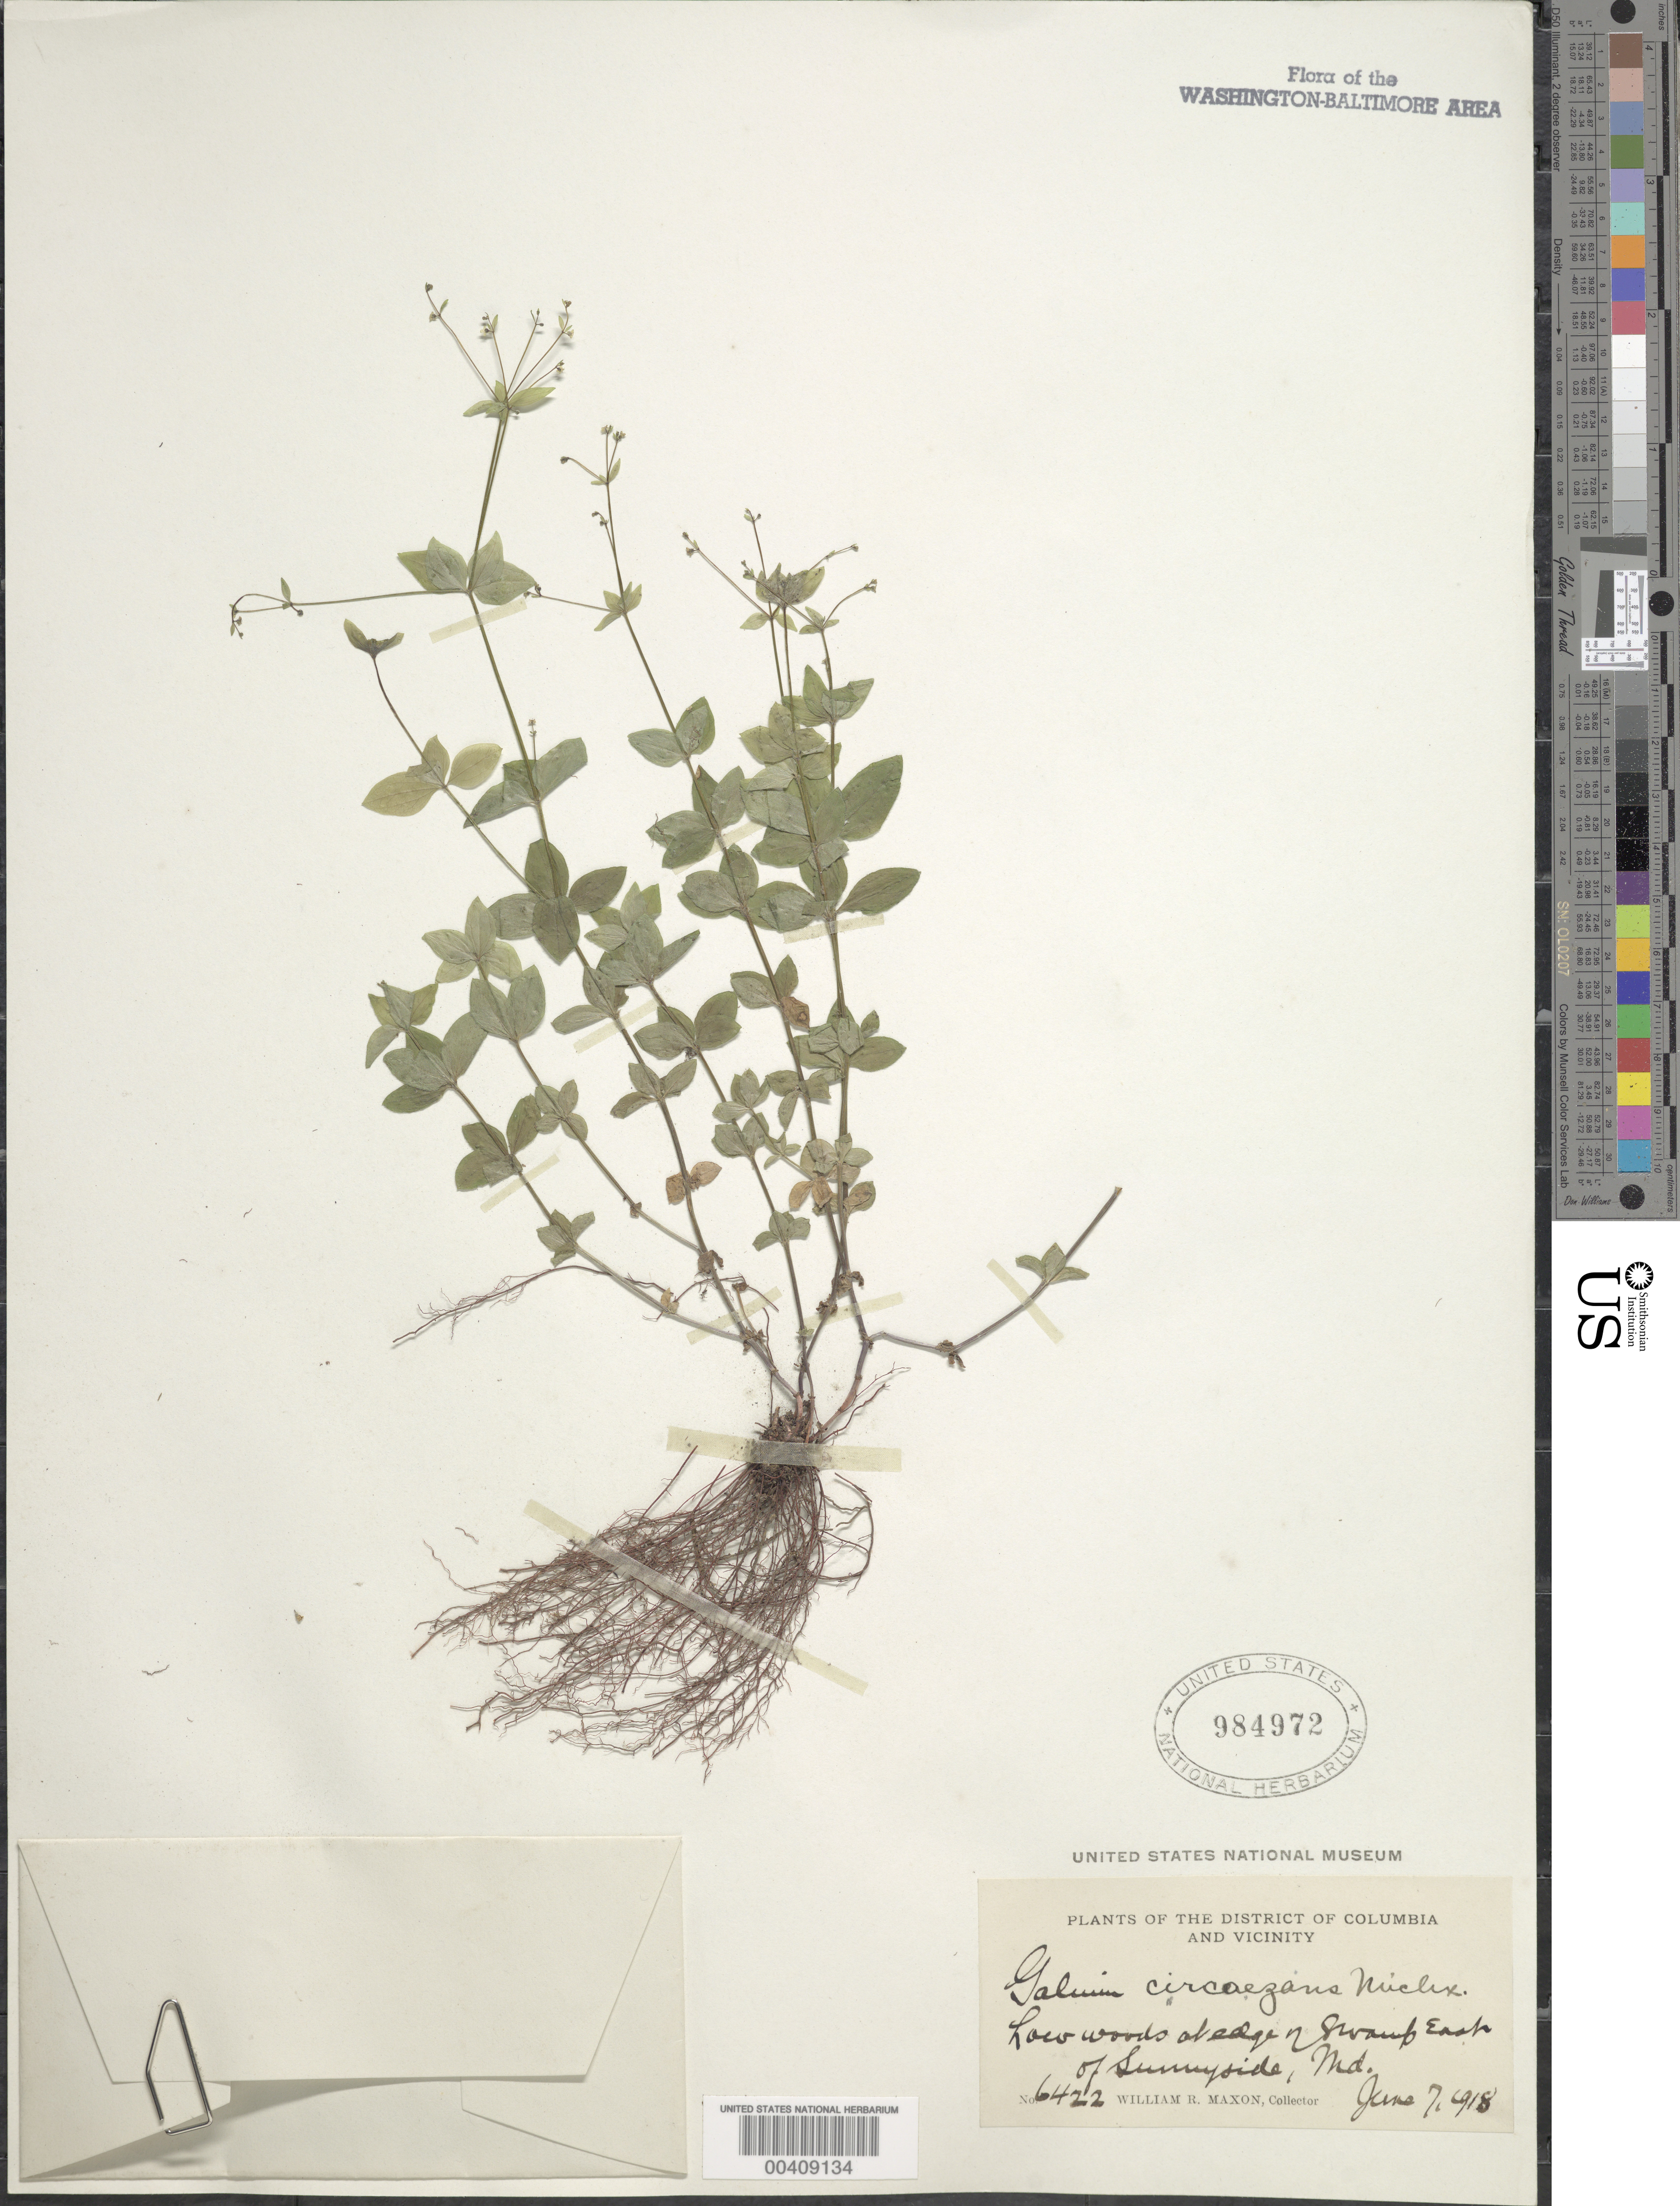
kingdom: Plantae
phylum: Tracheophyta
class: Magnoliopsida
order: Gentianales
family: Rubiaceae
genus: Galium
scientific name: Galium circaezans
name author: Michx.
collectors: W. R. Maxon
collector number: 6422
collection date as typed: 07 Jun 1918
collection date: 1918-06-07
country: United States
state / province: Maryland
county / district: Prince George's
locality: East of Sunnyside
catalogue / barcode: US 984972